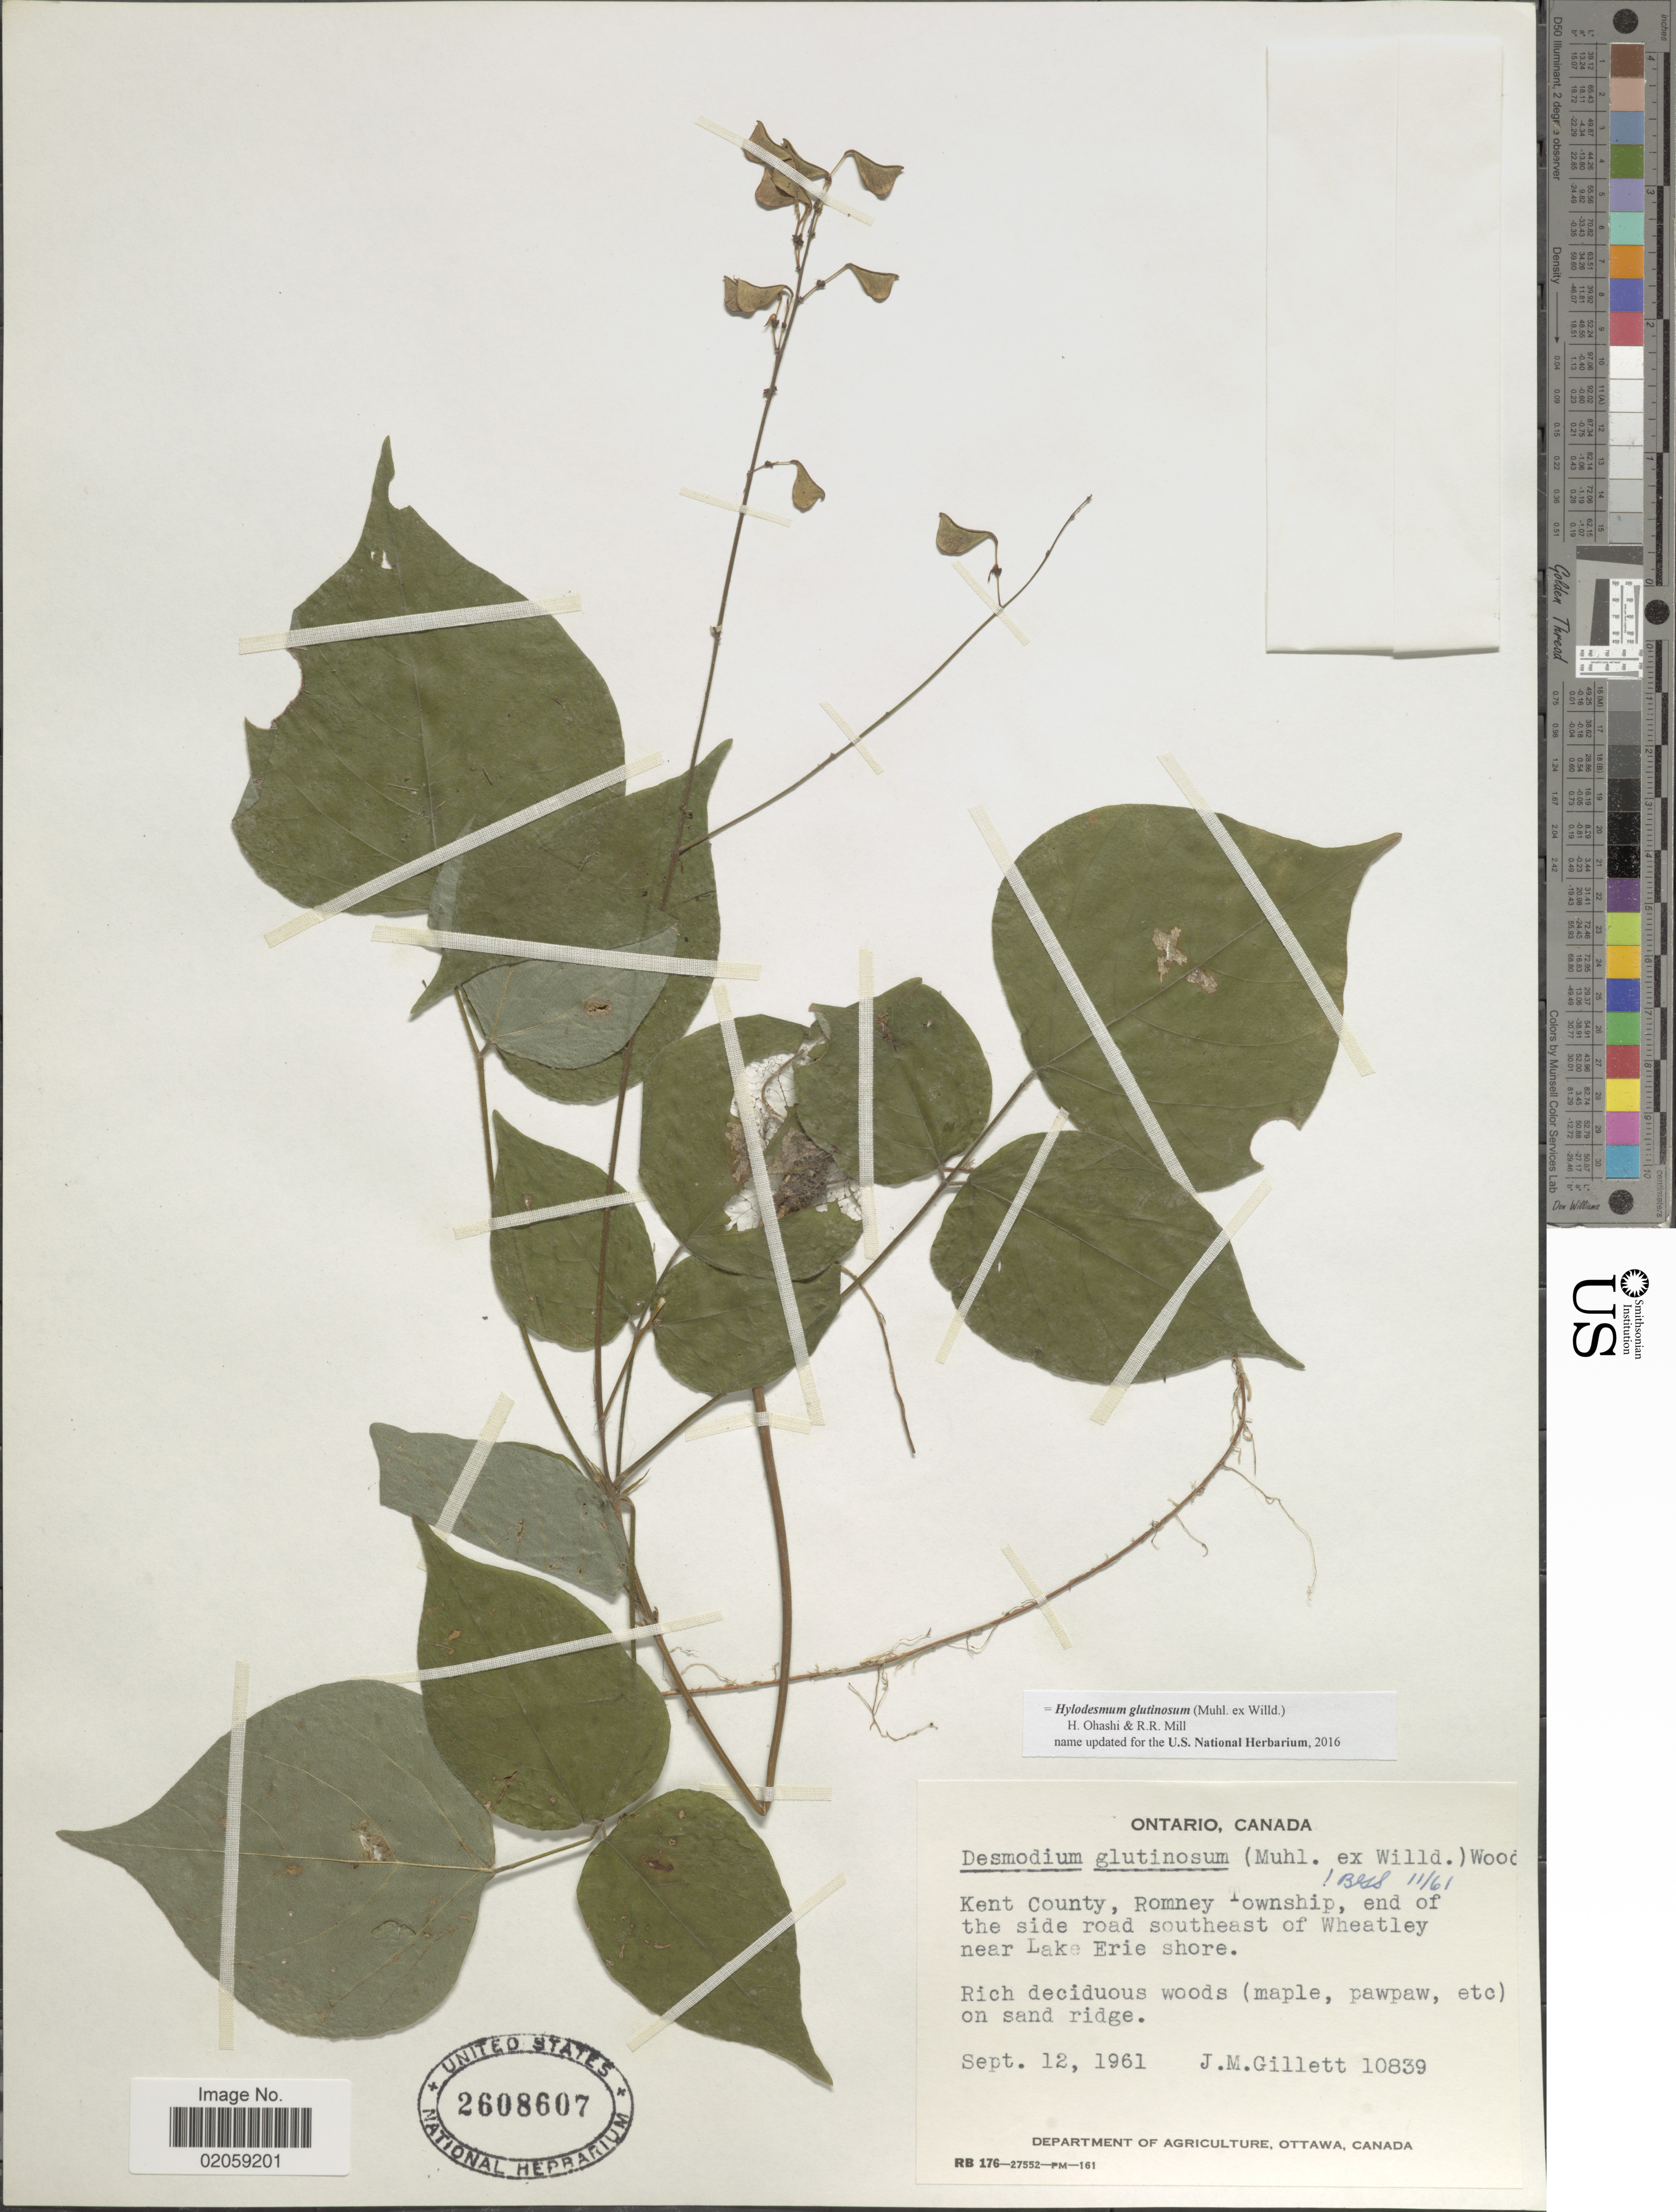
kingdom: Plantae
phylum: Tracheophyta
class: Magnoliopsida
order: Fabales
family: Fabaceae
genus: Hylodesmum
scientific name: Hylodesmum glutinosum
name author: (Muhl. ex Willd.) H. Ohashi & R.R. Mill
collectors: J. M. Gillett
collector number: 10839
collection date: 1961-09-12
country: Canada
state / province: Ontario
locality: Kent County, Romney Township, end of the side roas southeast of Wheatley near Lake Erie shore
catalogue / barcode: US 2608607